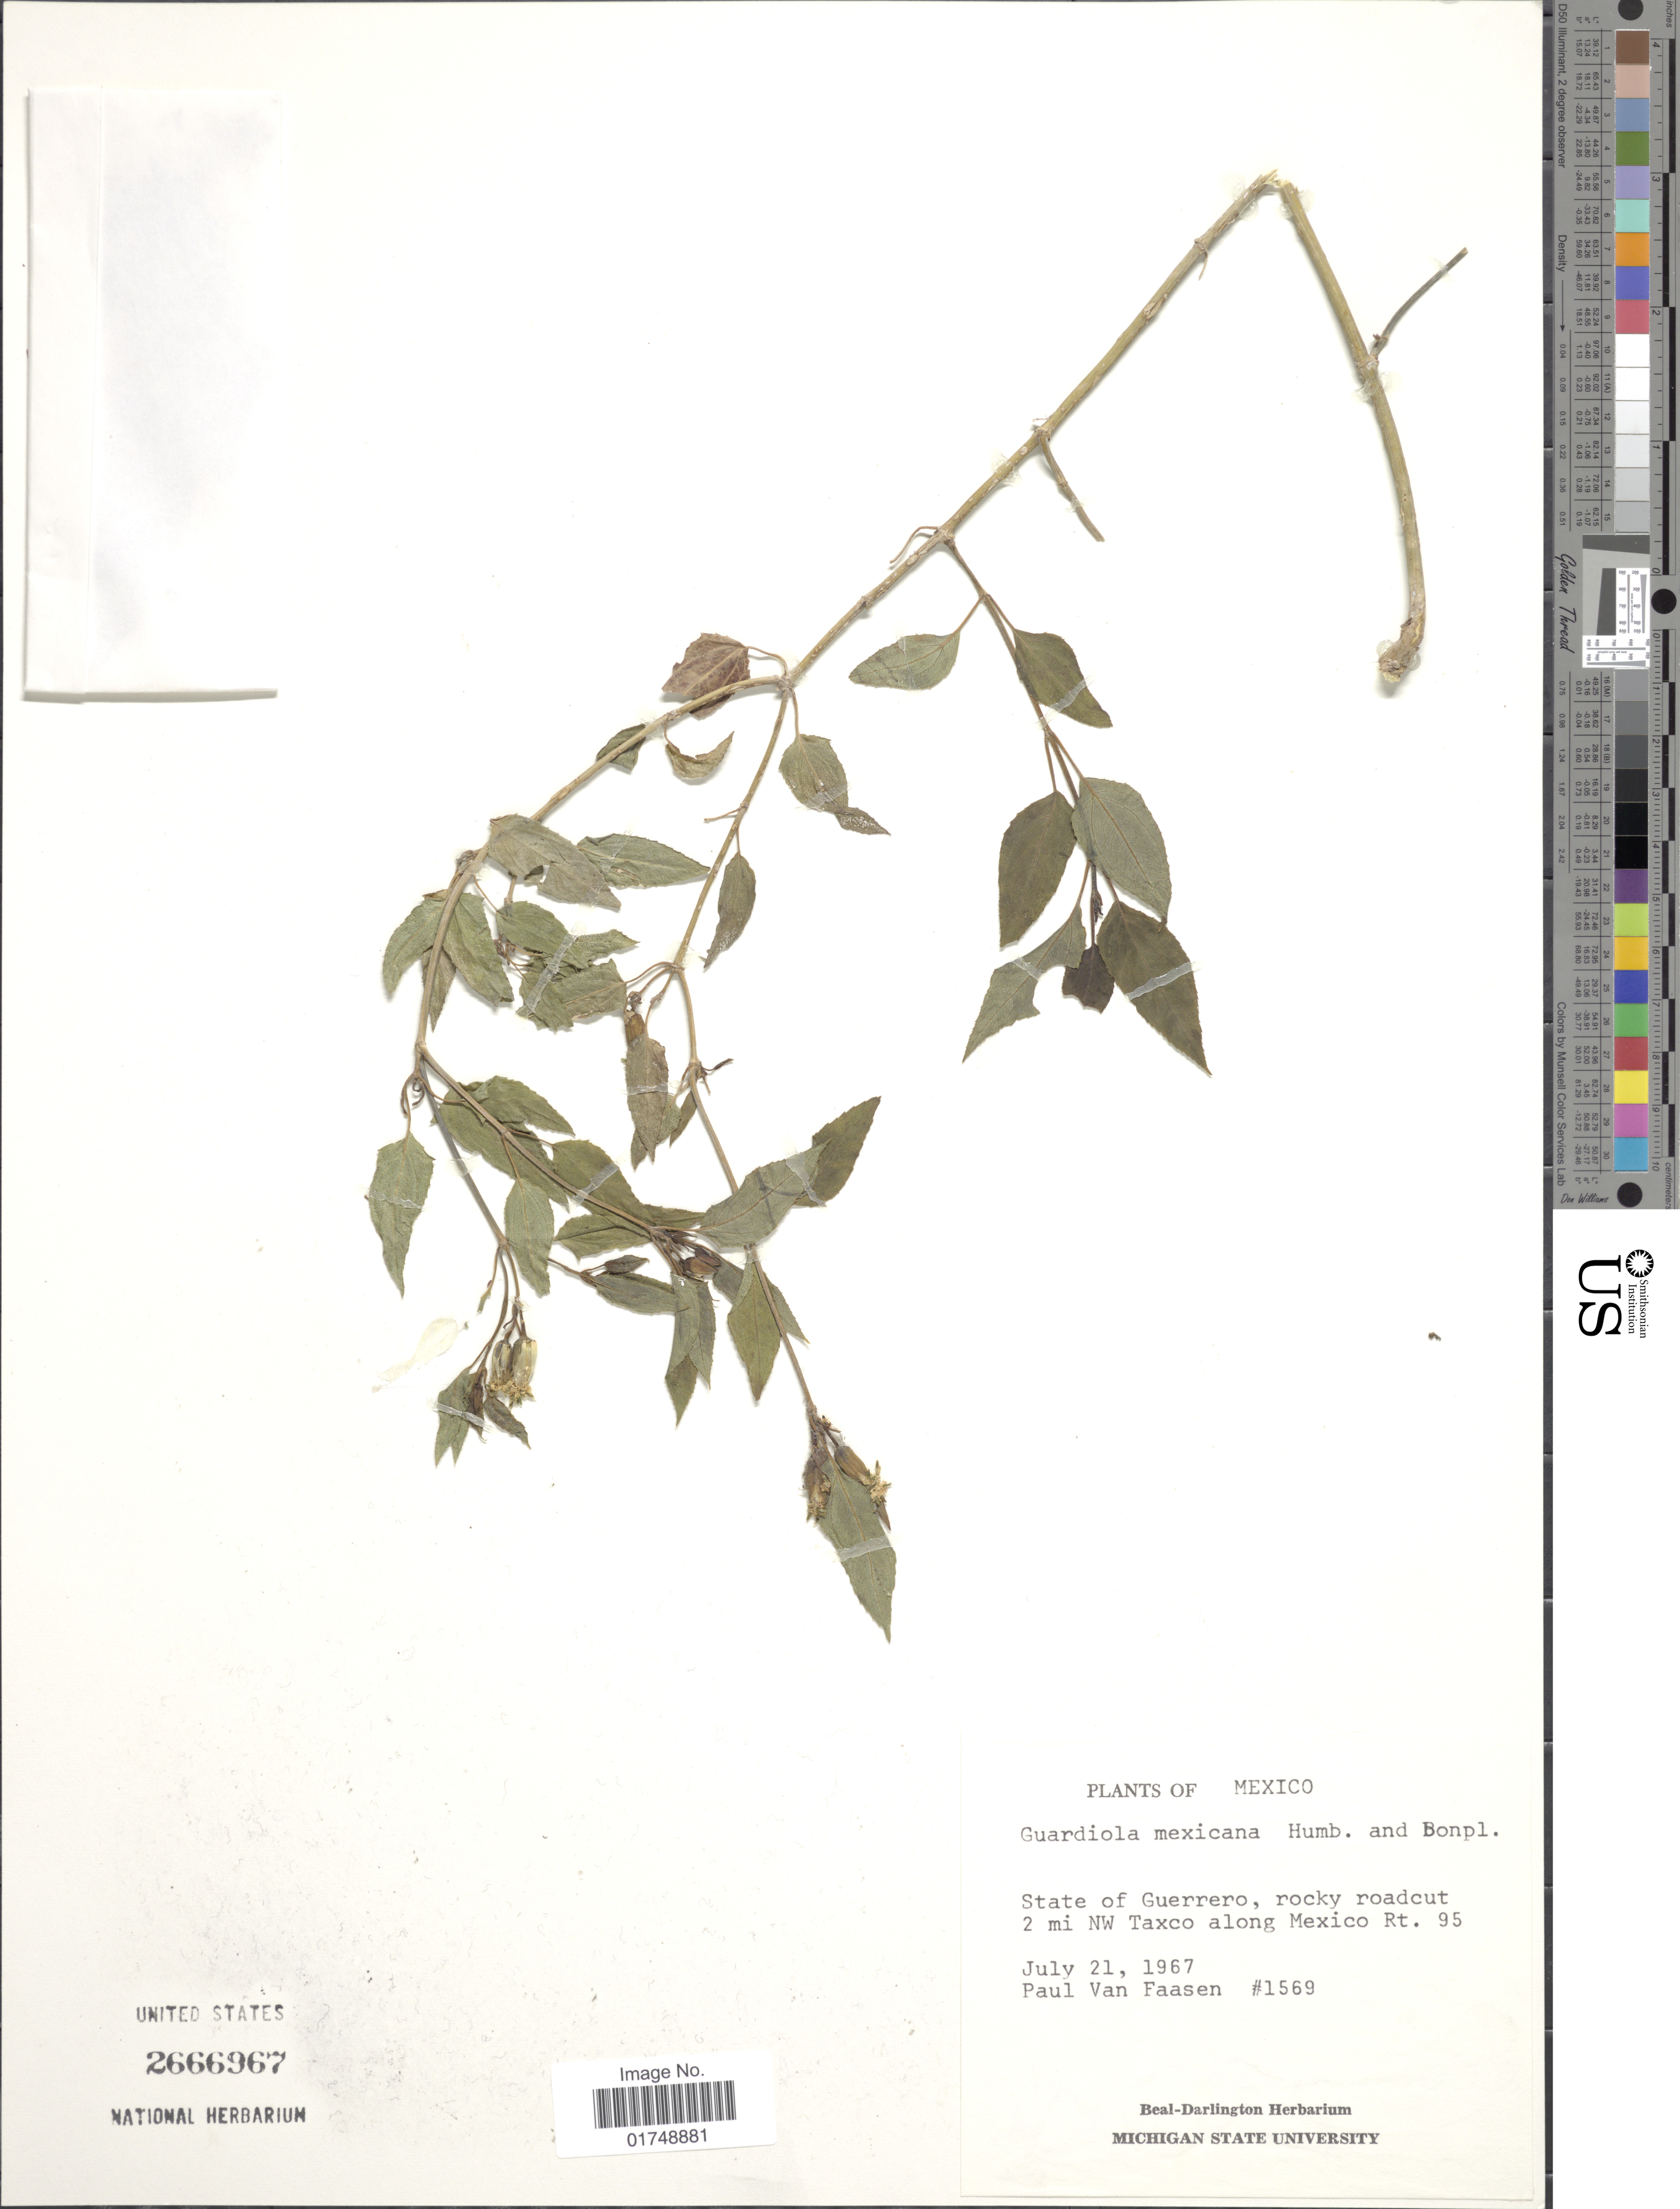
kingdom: Plantae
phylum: Tracheophyta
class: Magnoliopsida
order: Asterales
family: Asteraceae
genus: Guardiola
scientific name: Guardiola mexicana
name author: Humb. & Bonpl.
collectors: P. Van Faasen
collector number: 1569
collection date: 1967-07-21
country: Mexico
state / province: Guerrero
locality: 2 mi NW Taxco alogn Mexico Rt 95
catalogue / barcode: US 2666967